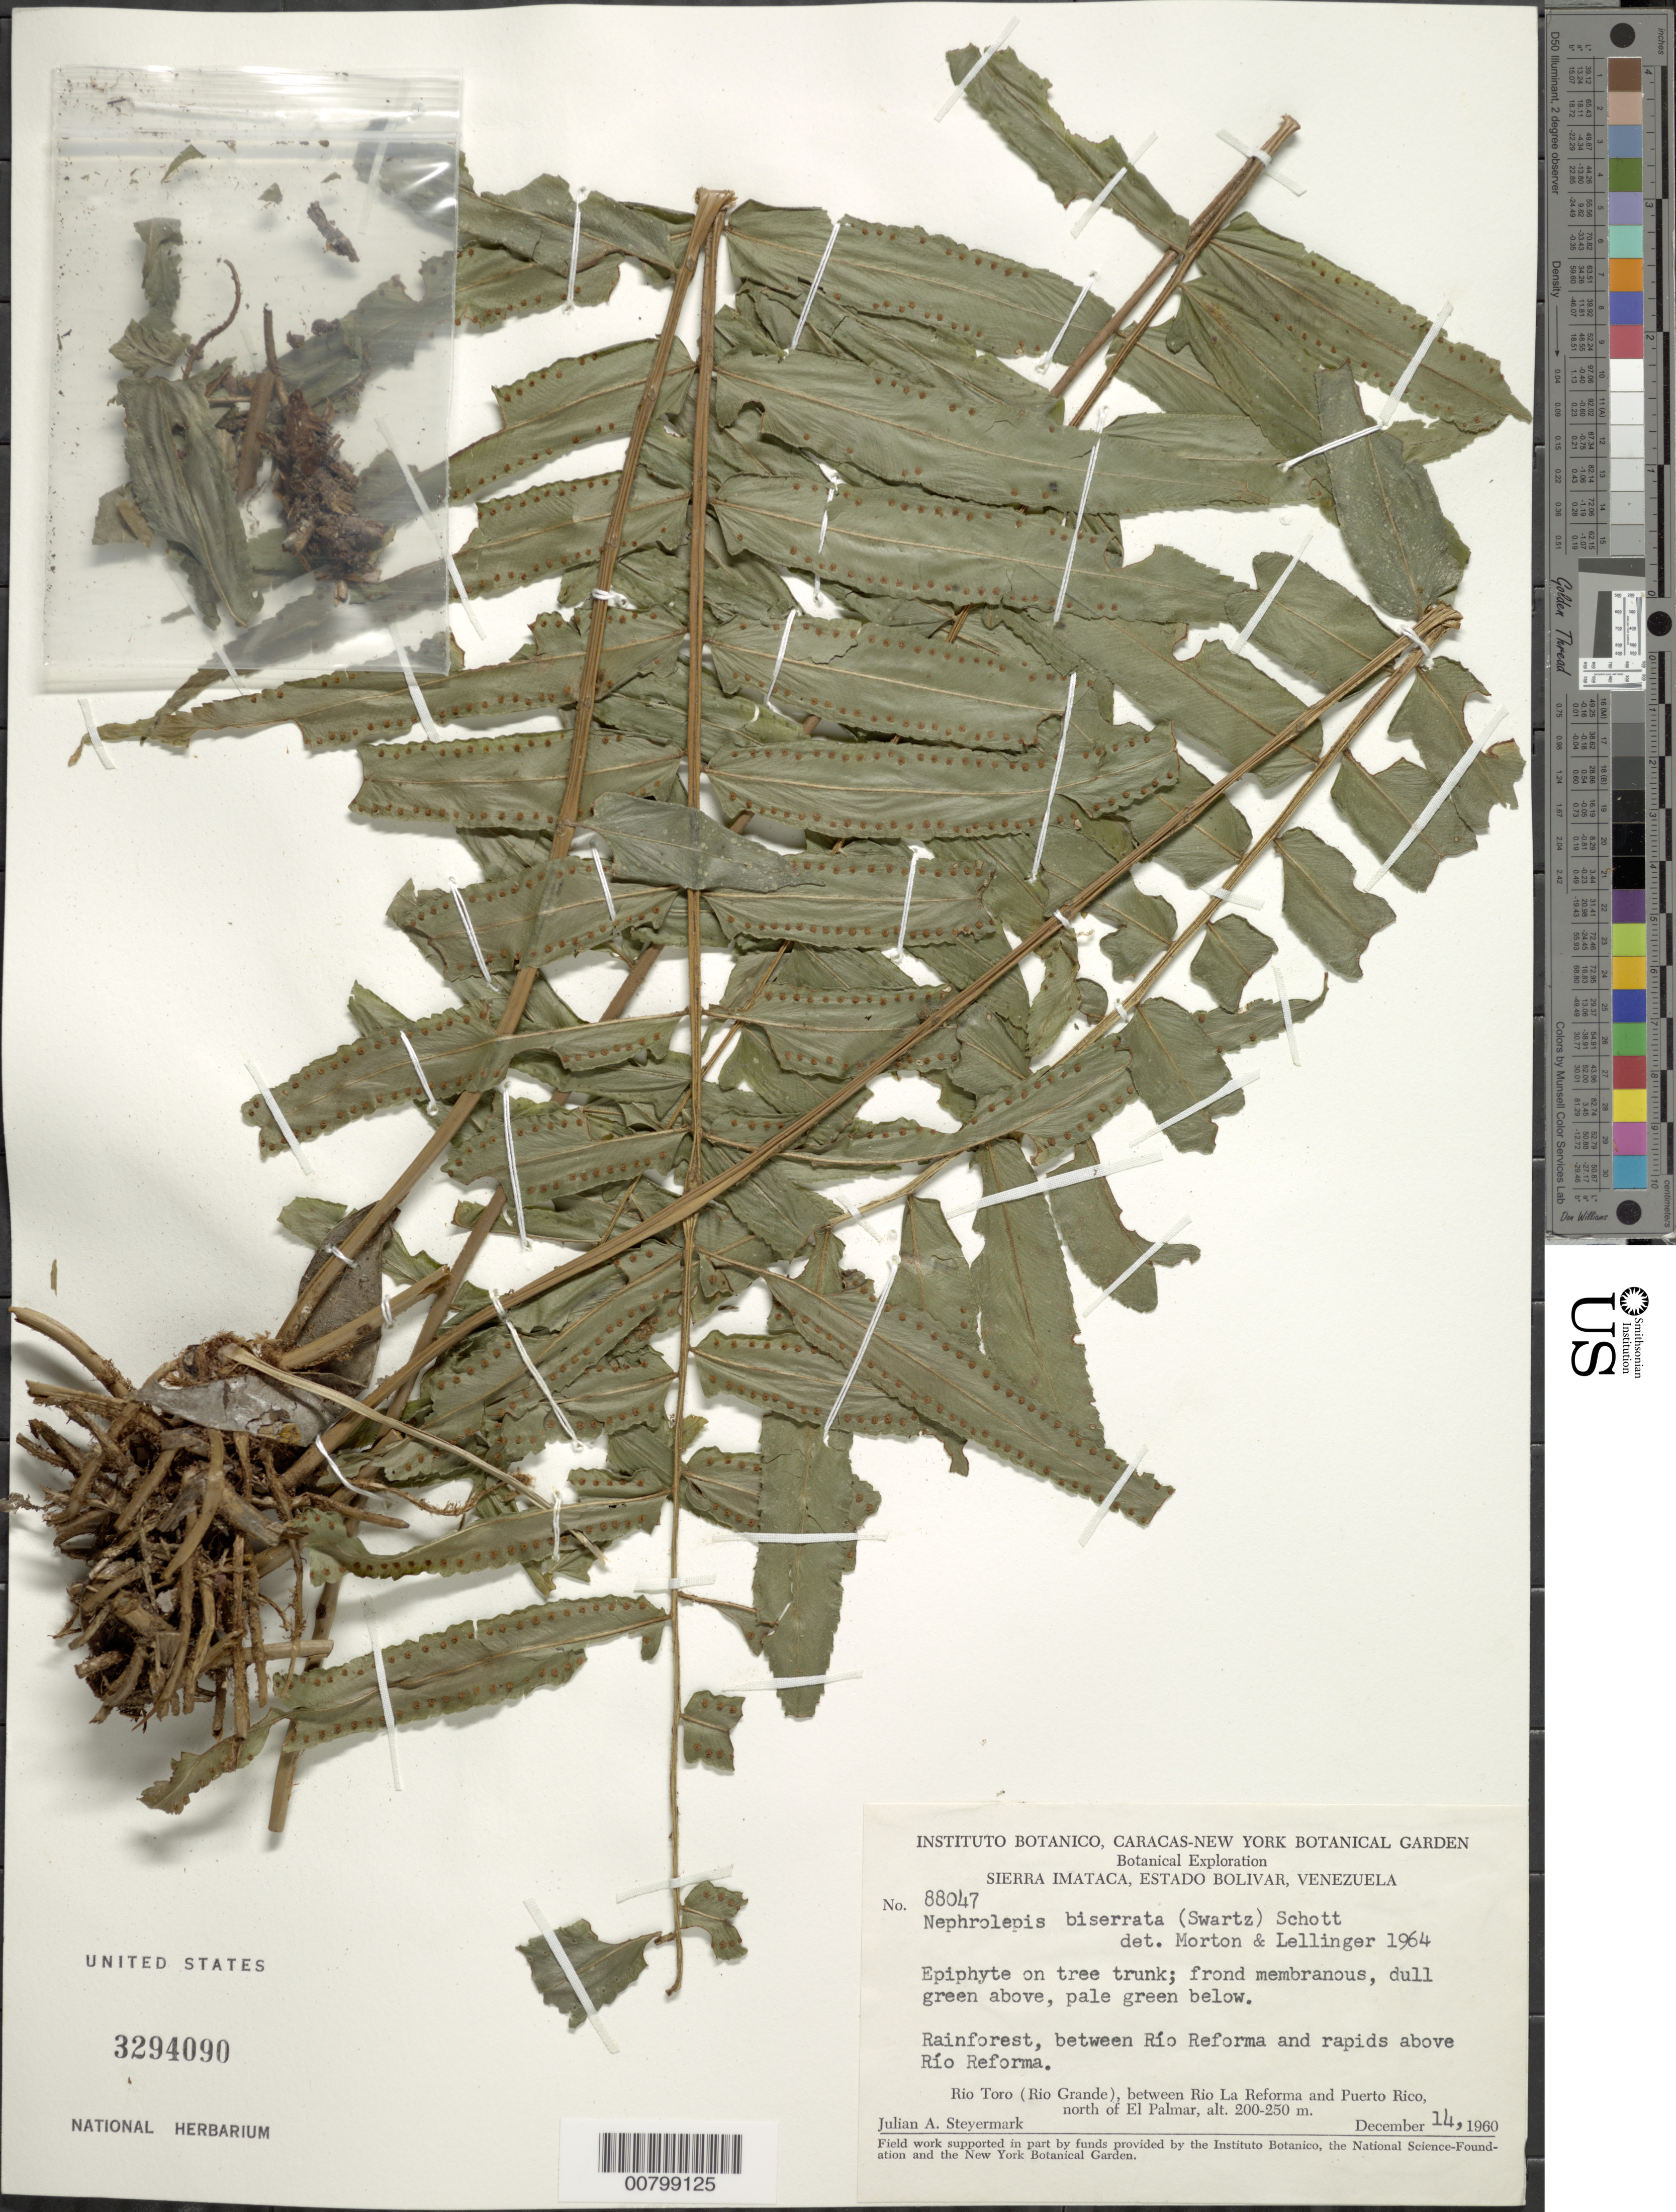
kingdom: Plantae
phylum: Tracheophyta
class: Polypodiopsida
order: Polypodiales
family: Nephrolepidaceae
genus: Nephrolepis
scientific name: Nephrolepis biserrata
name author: (Sw.) Schott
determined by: Morton, C. V.; Lellinger, D. B.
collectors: J. Steyermark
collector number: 88047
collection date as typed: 14-Dec-60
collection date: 1960-12-14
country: Venezuela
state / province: Bolívar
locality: Sierra Imataca; Cerro La Reforma, above junction with Río Reforma with Río Toro (Río Grande), between Río La Reforma and Puerto Rico, N of El Palmar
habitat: Rainforest; on tree trunk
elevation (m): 200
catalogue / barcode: US 3294090